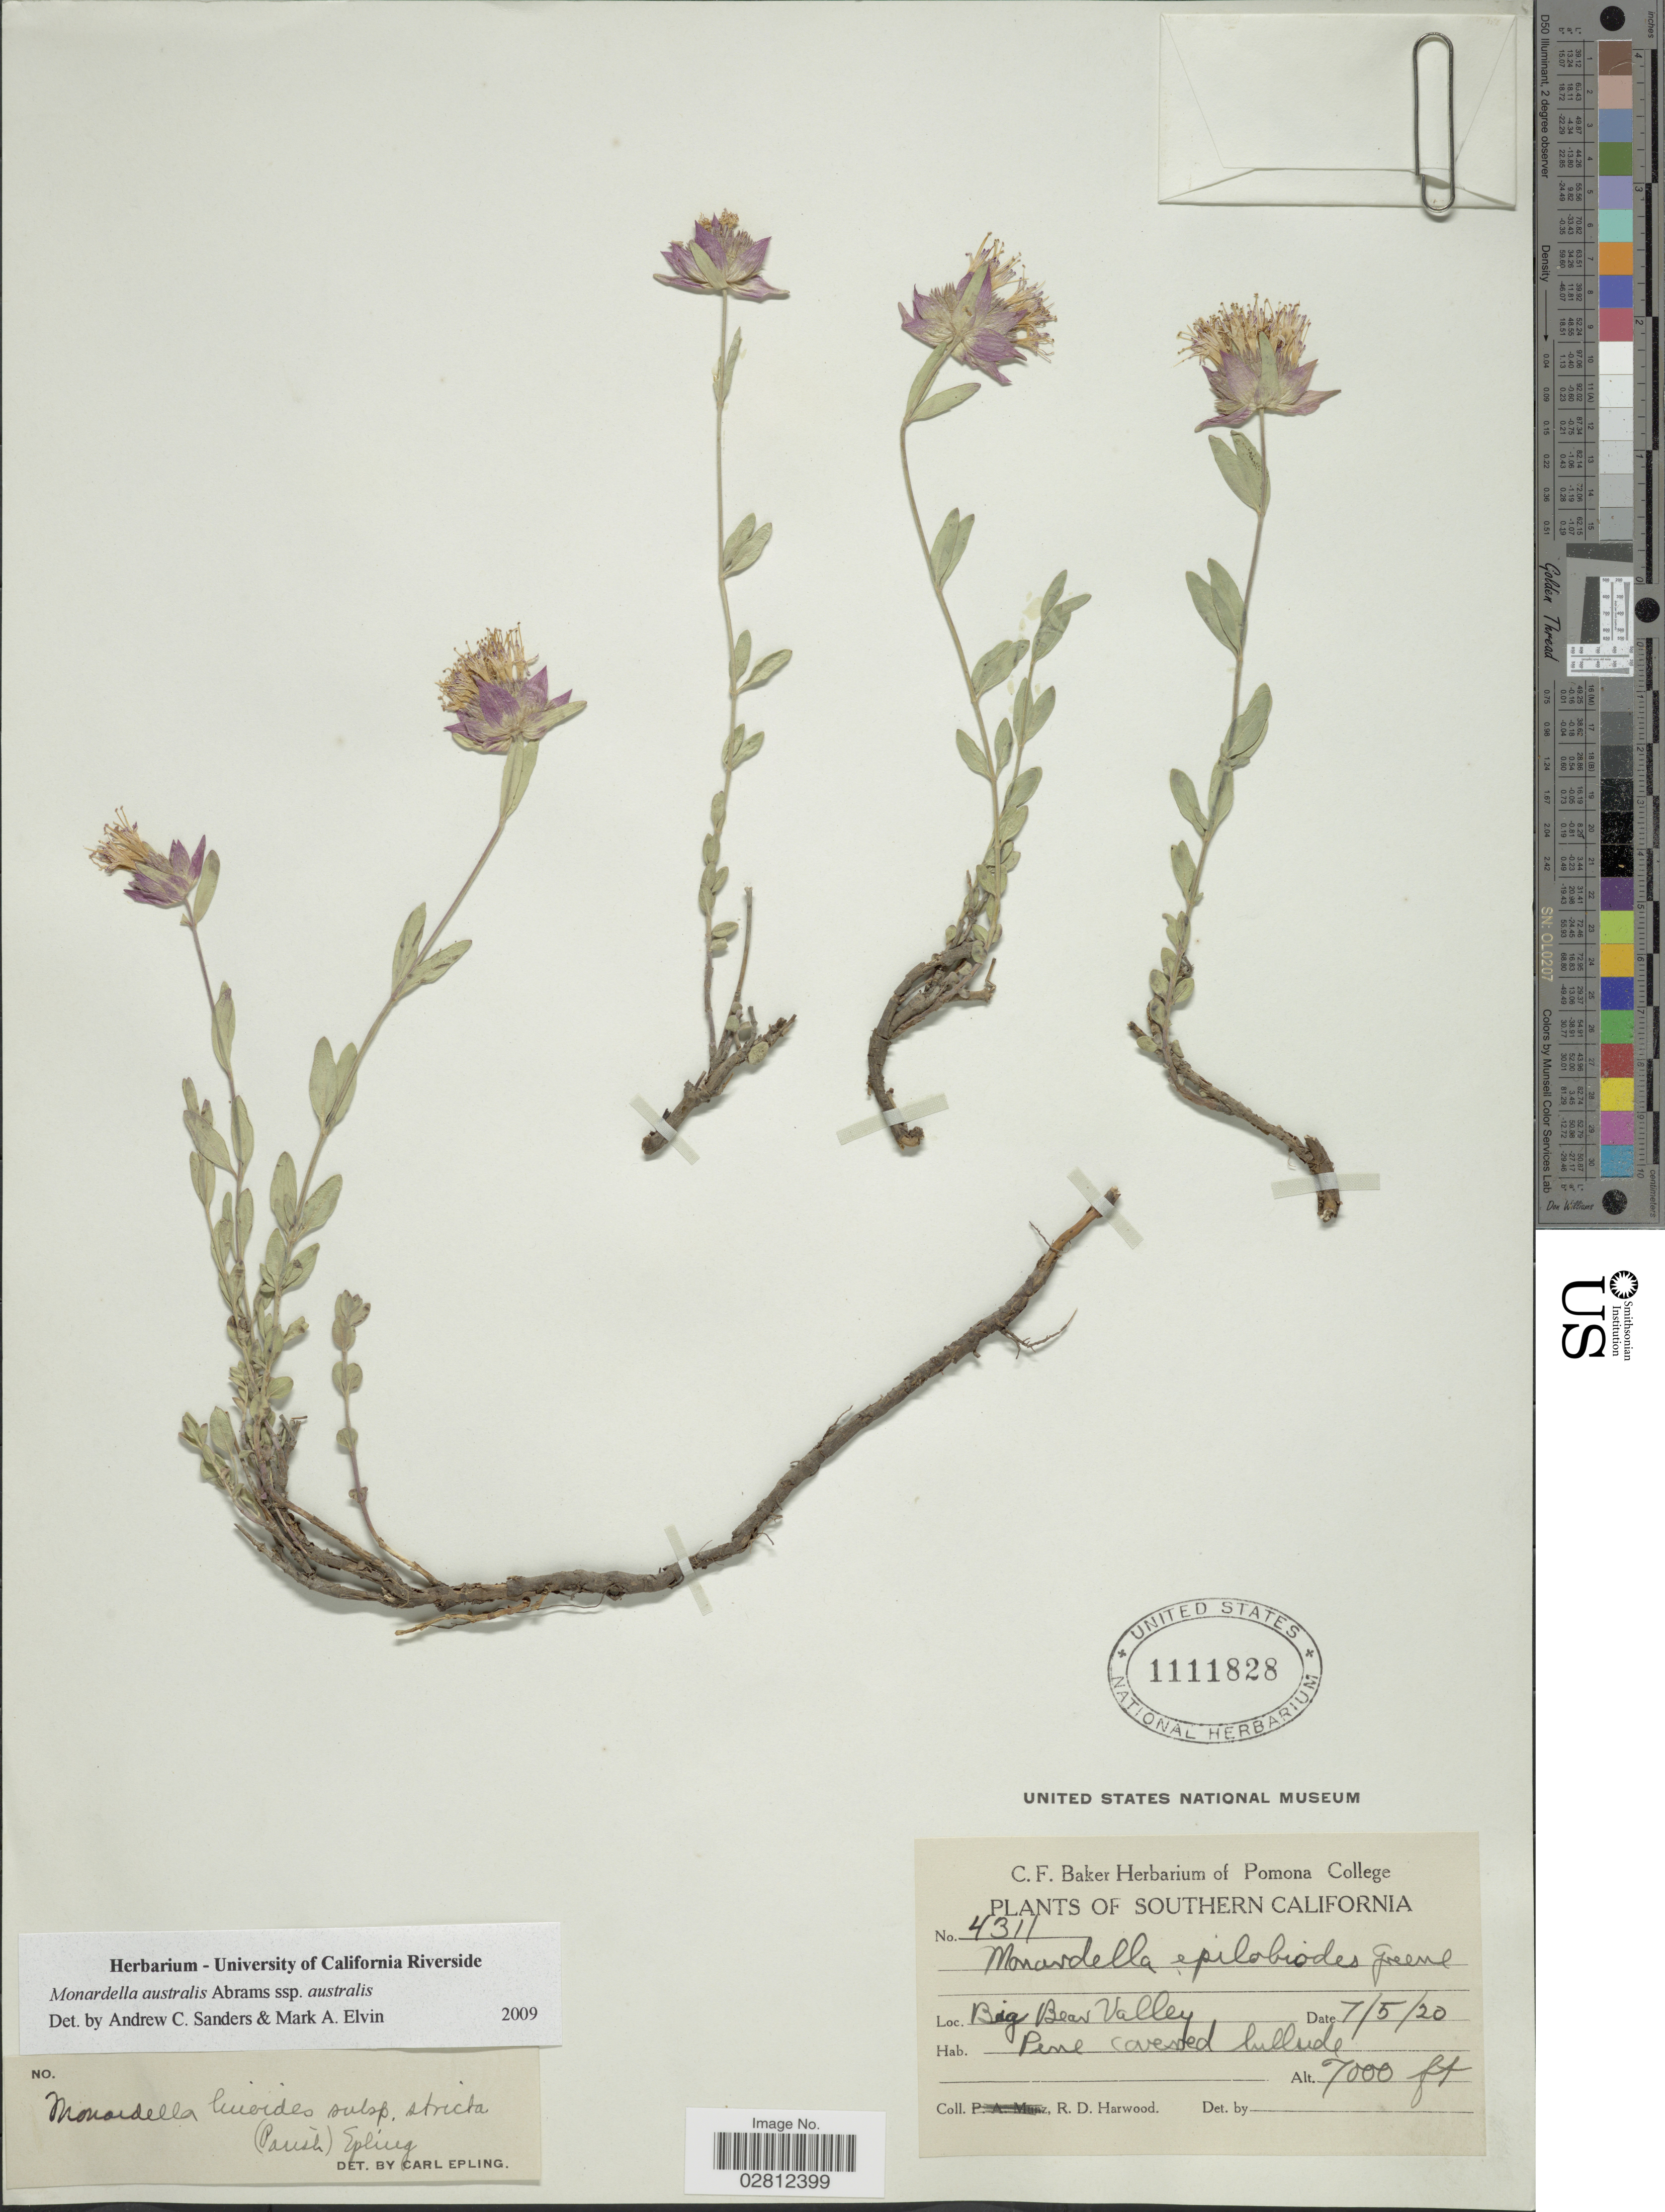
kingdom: Plantae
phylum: Tracheophyta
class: Magnoliopsida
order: Lamiales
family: Lamiaceae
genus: Monardella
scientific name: Monardella australis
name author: Abrams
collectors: R. Harwood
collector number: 4311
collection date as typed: Transcribed d/m/y: 5/7/20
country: United States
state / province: California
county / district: San Bernardino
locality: Southern California. Big Bear Valley.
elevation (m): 2134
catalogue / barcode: US 1111828